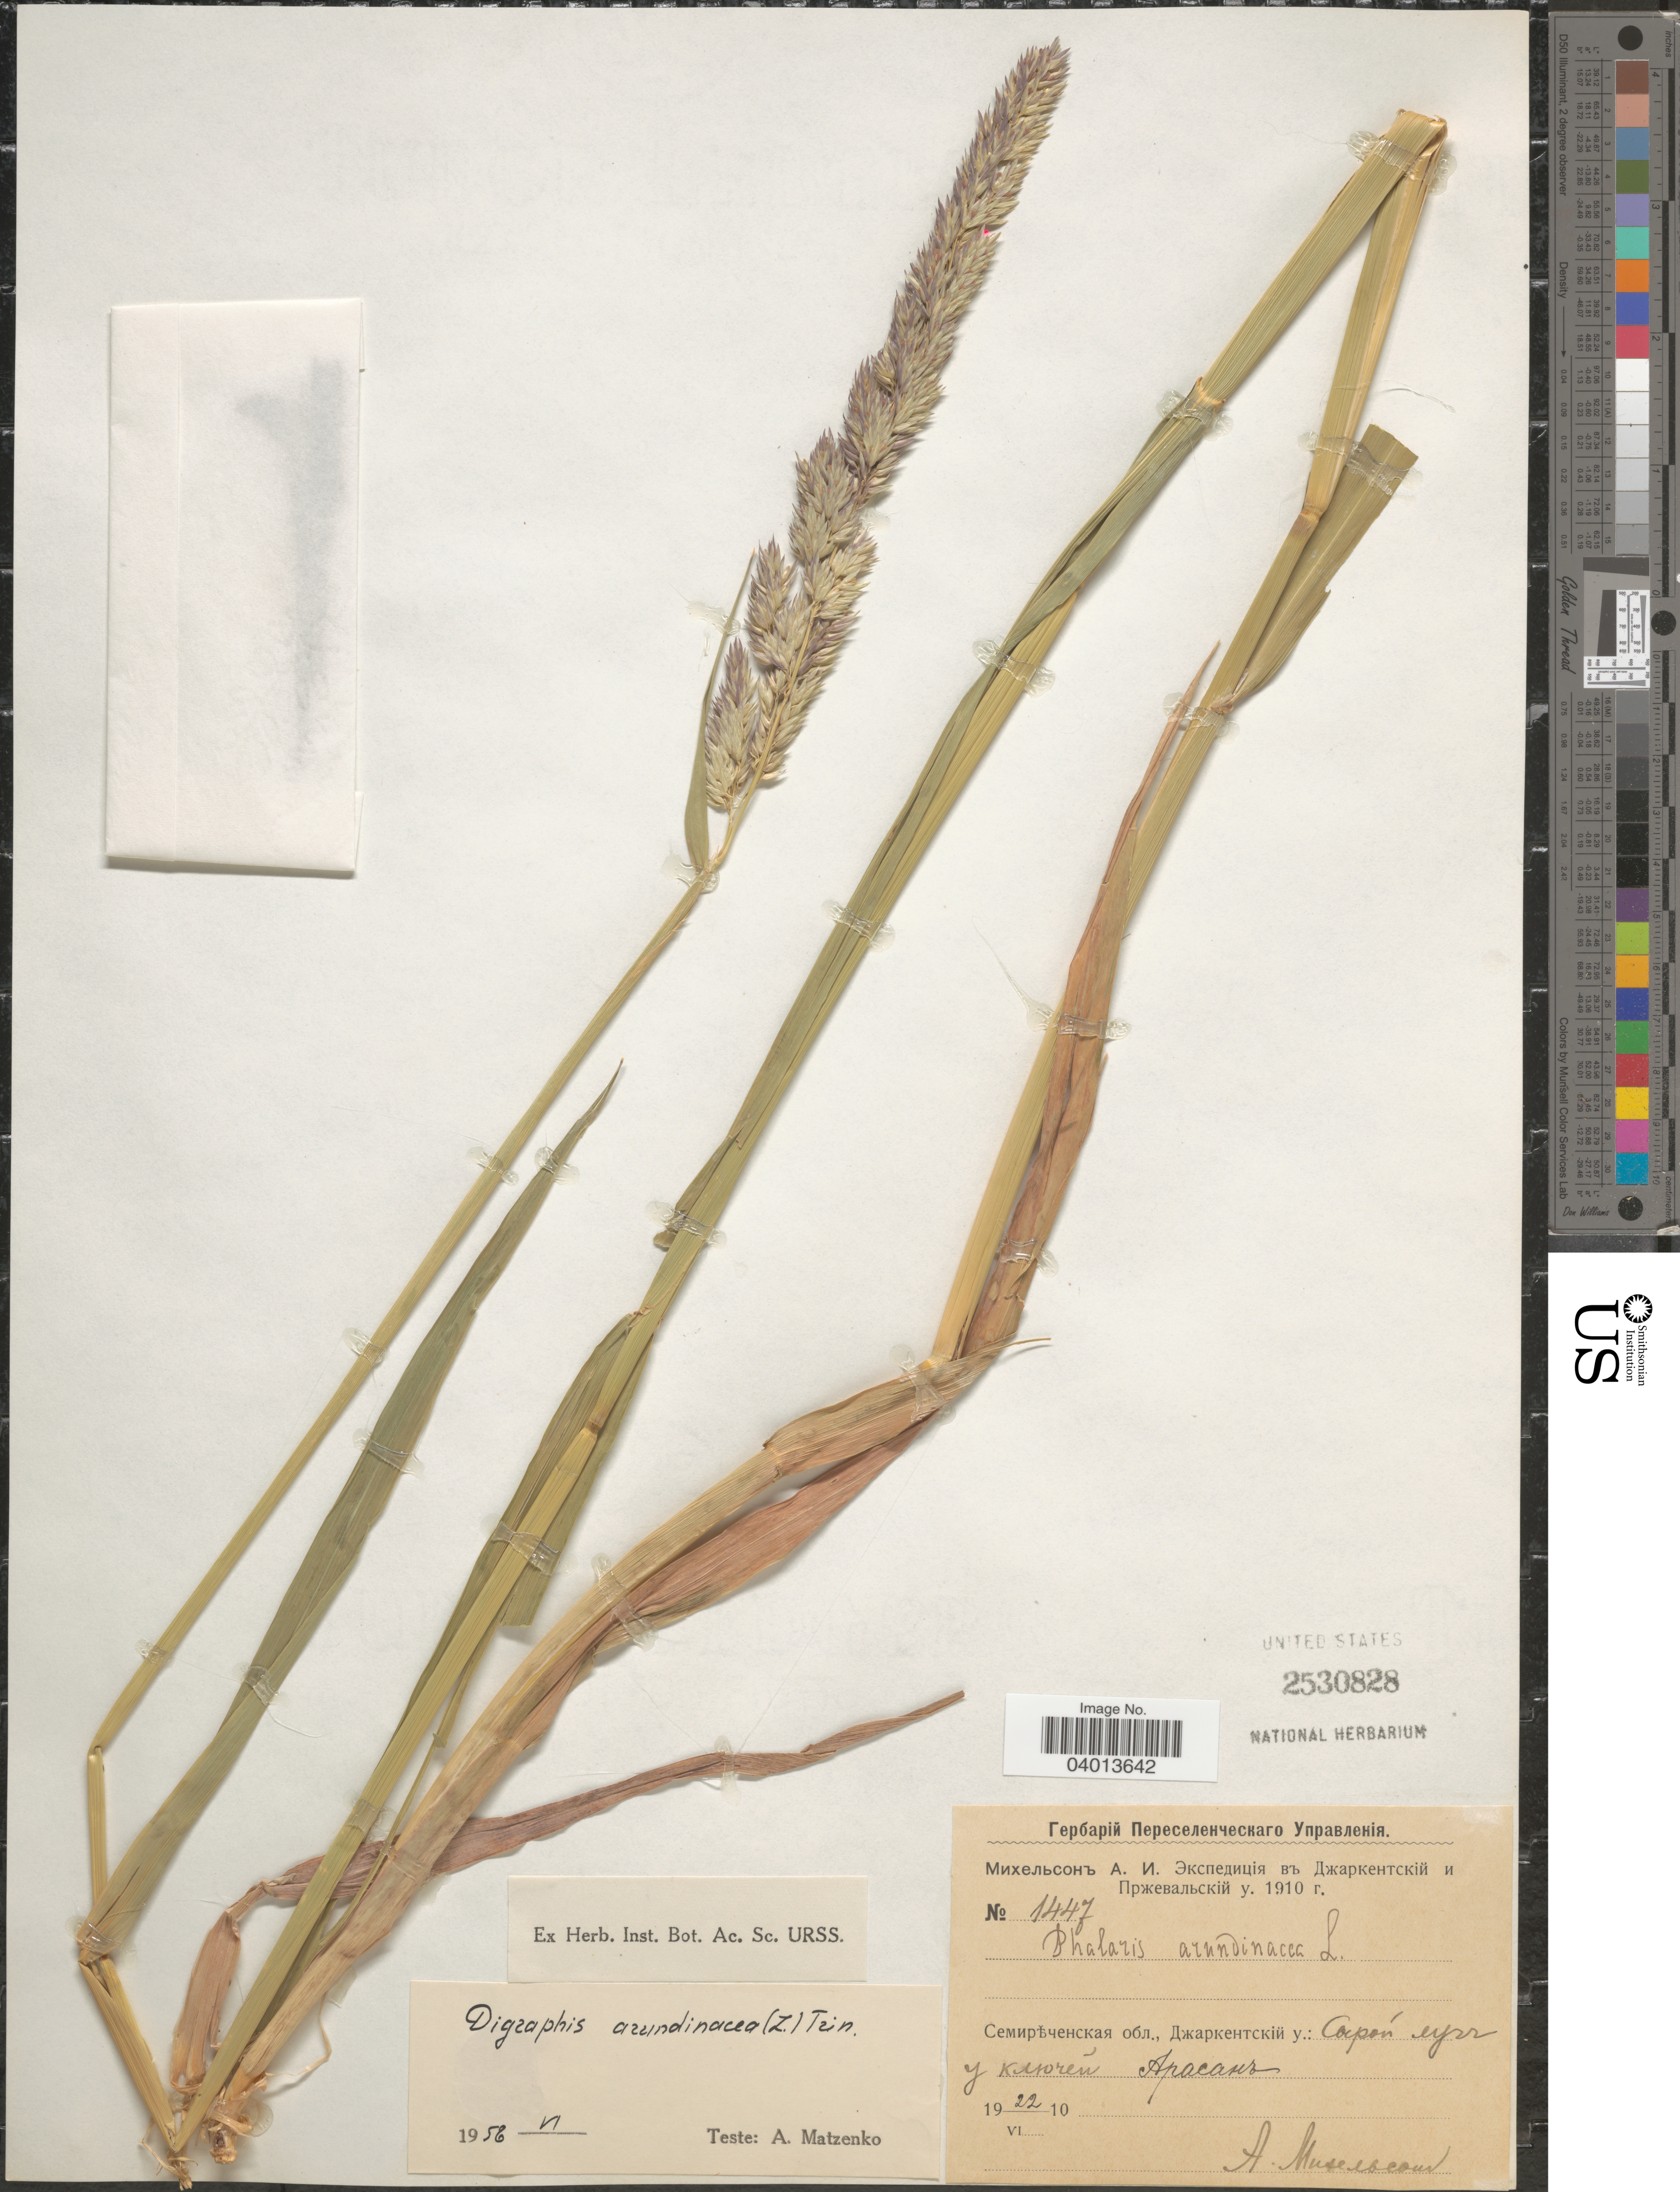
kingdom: Plantae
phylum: Tracheophyta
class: Liliopsida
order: Poales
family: Poaceae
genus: Phalaris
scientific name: Phalaris arundinacea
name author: L.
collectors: A. Mikhelson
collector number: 1447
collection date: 1910-06-22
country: Kazakhstan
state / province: Almaty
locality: Arasan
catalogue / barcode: US 2530828